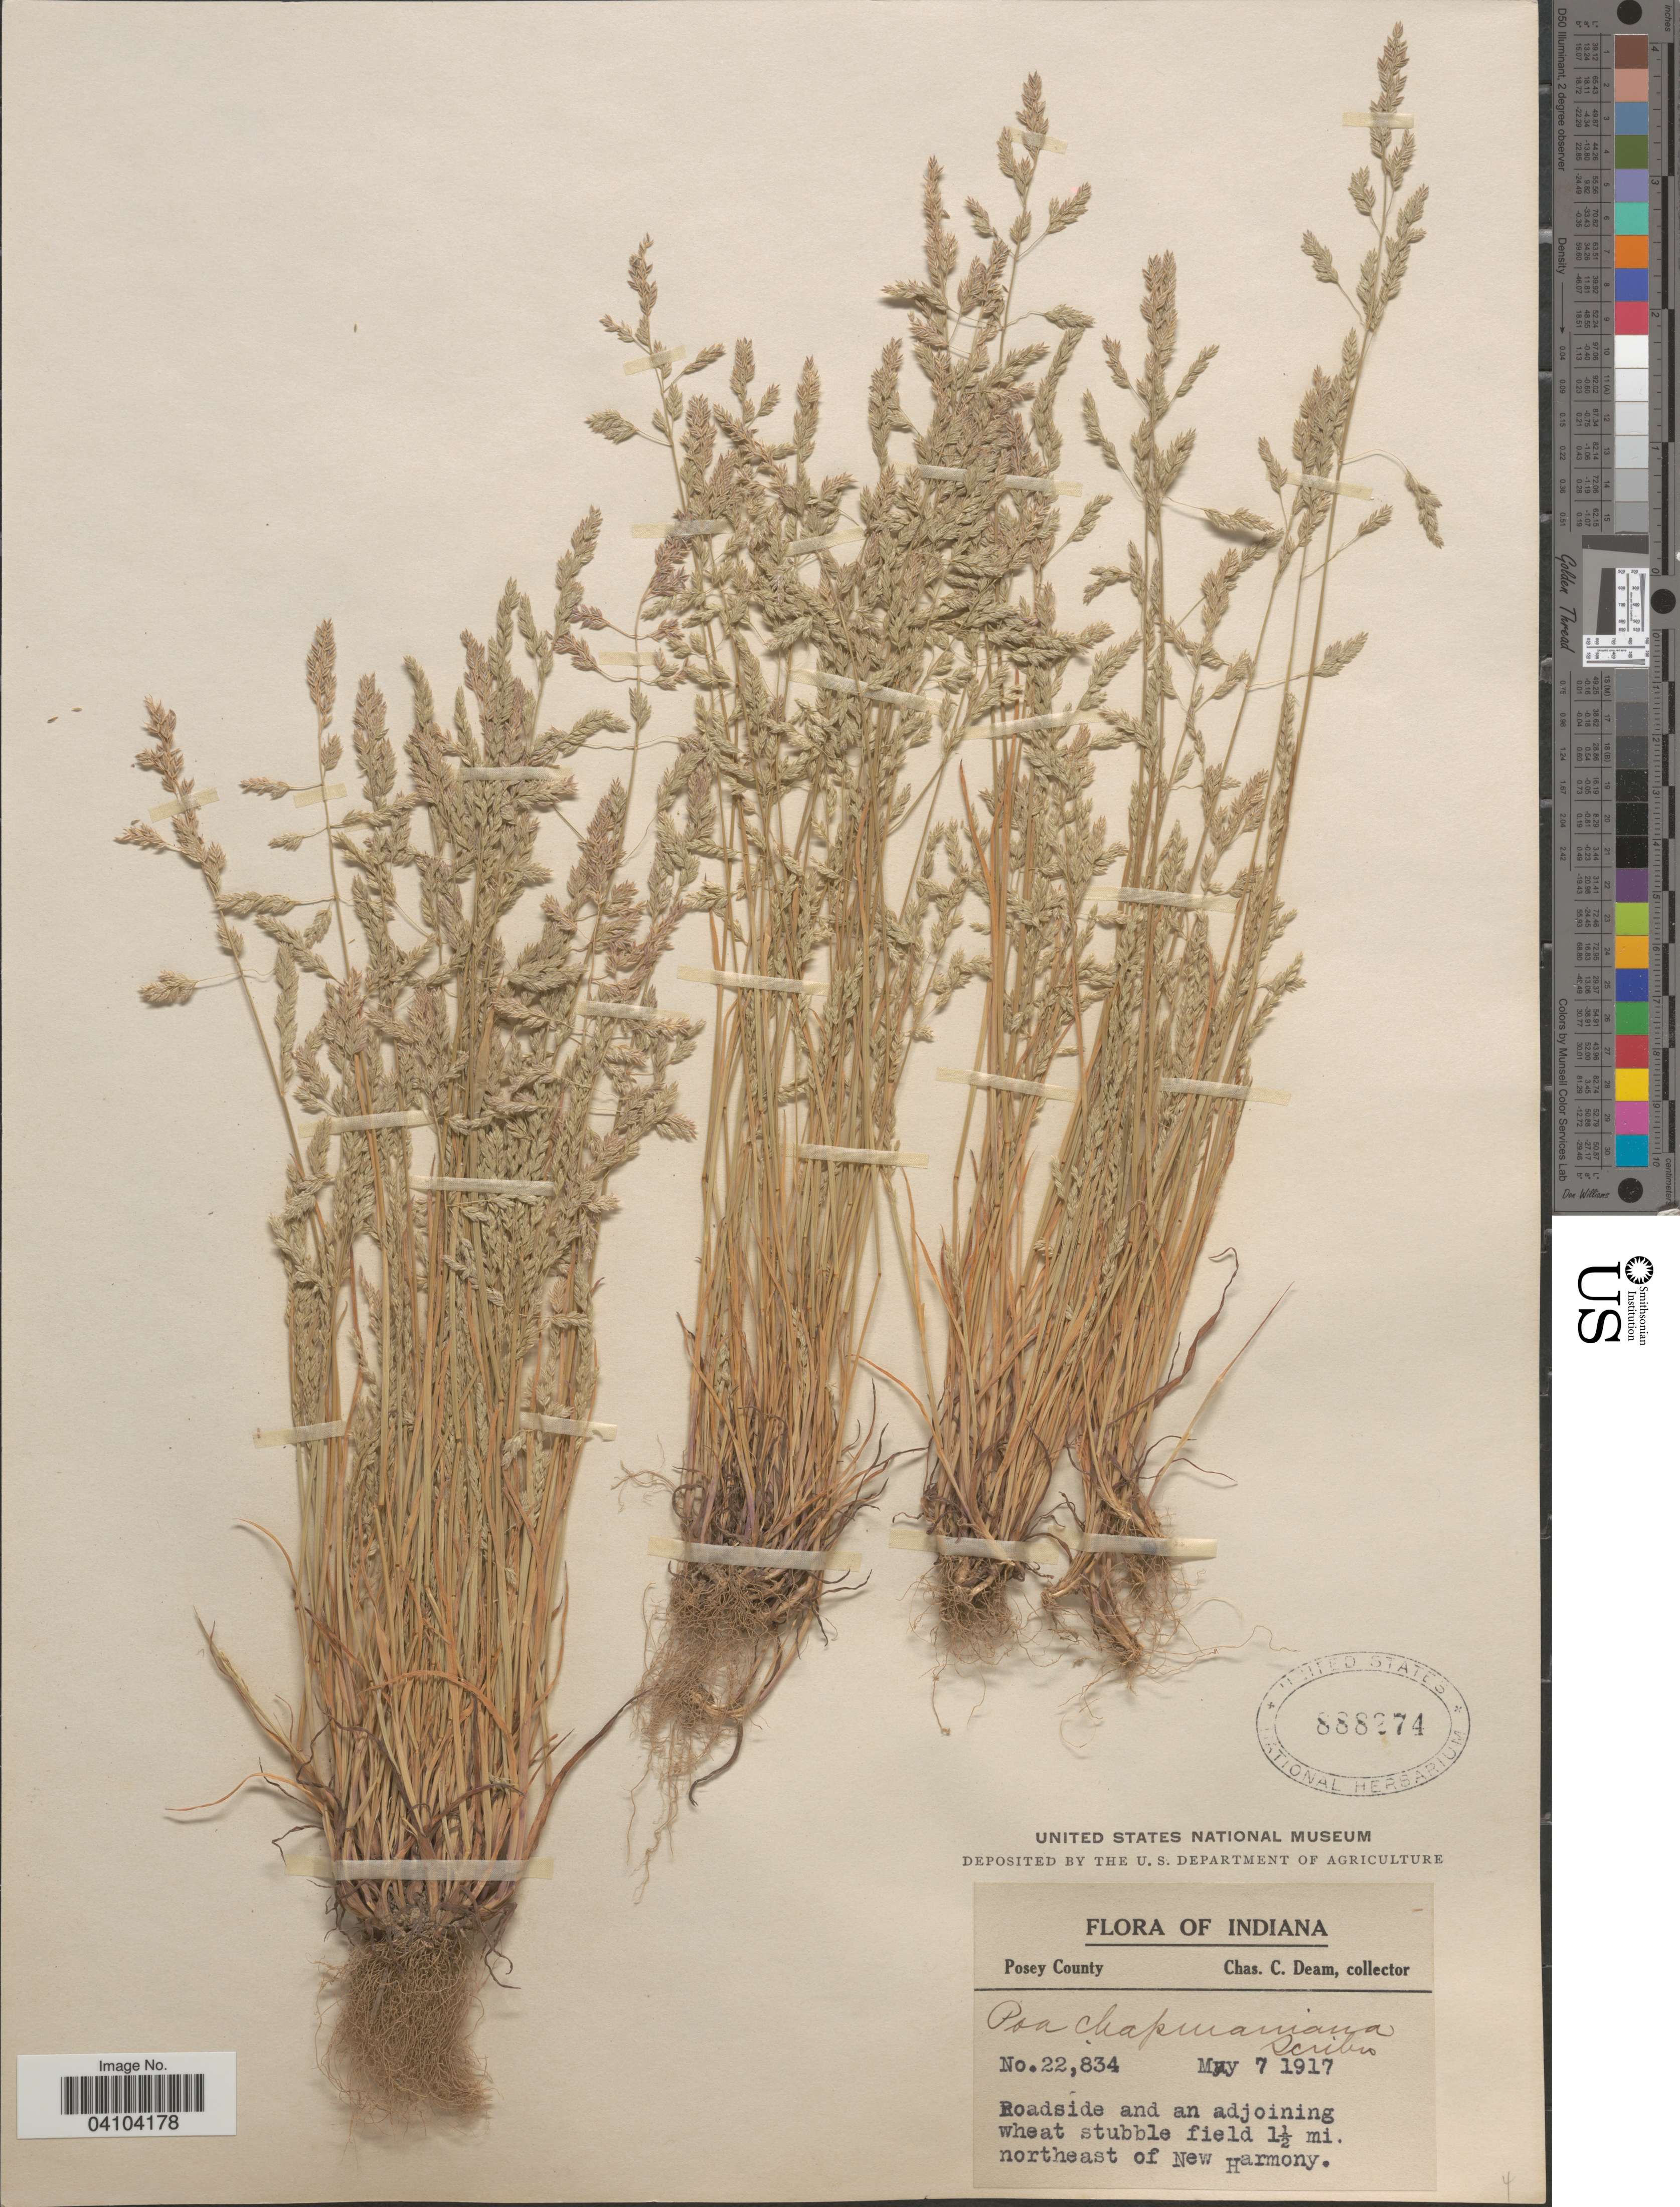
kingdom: Plantae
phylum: Tracheophyta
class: Liliopsida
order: Poales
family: Poaceae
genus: Poa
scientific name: Poa chapmaniana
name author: Scribn.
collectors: C. C. Deam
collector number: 22834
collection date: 1917-05-07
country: United States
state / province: Indiana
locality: Posey County. Roadside and an adjoining wheat stubble field 1½ mi. northeast of New Harmony.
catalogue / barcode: US 888274